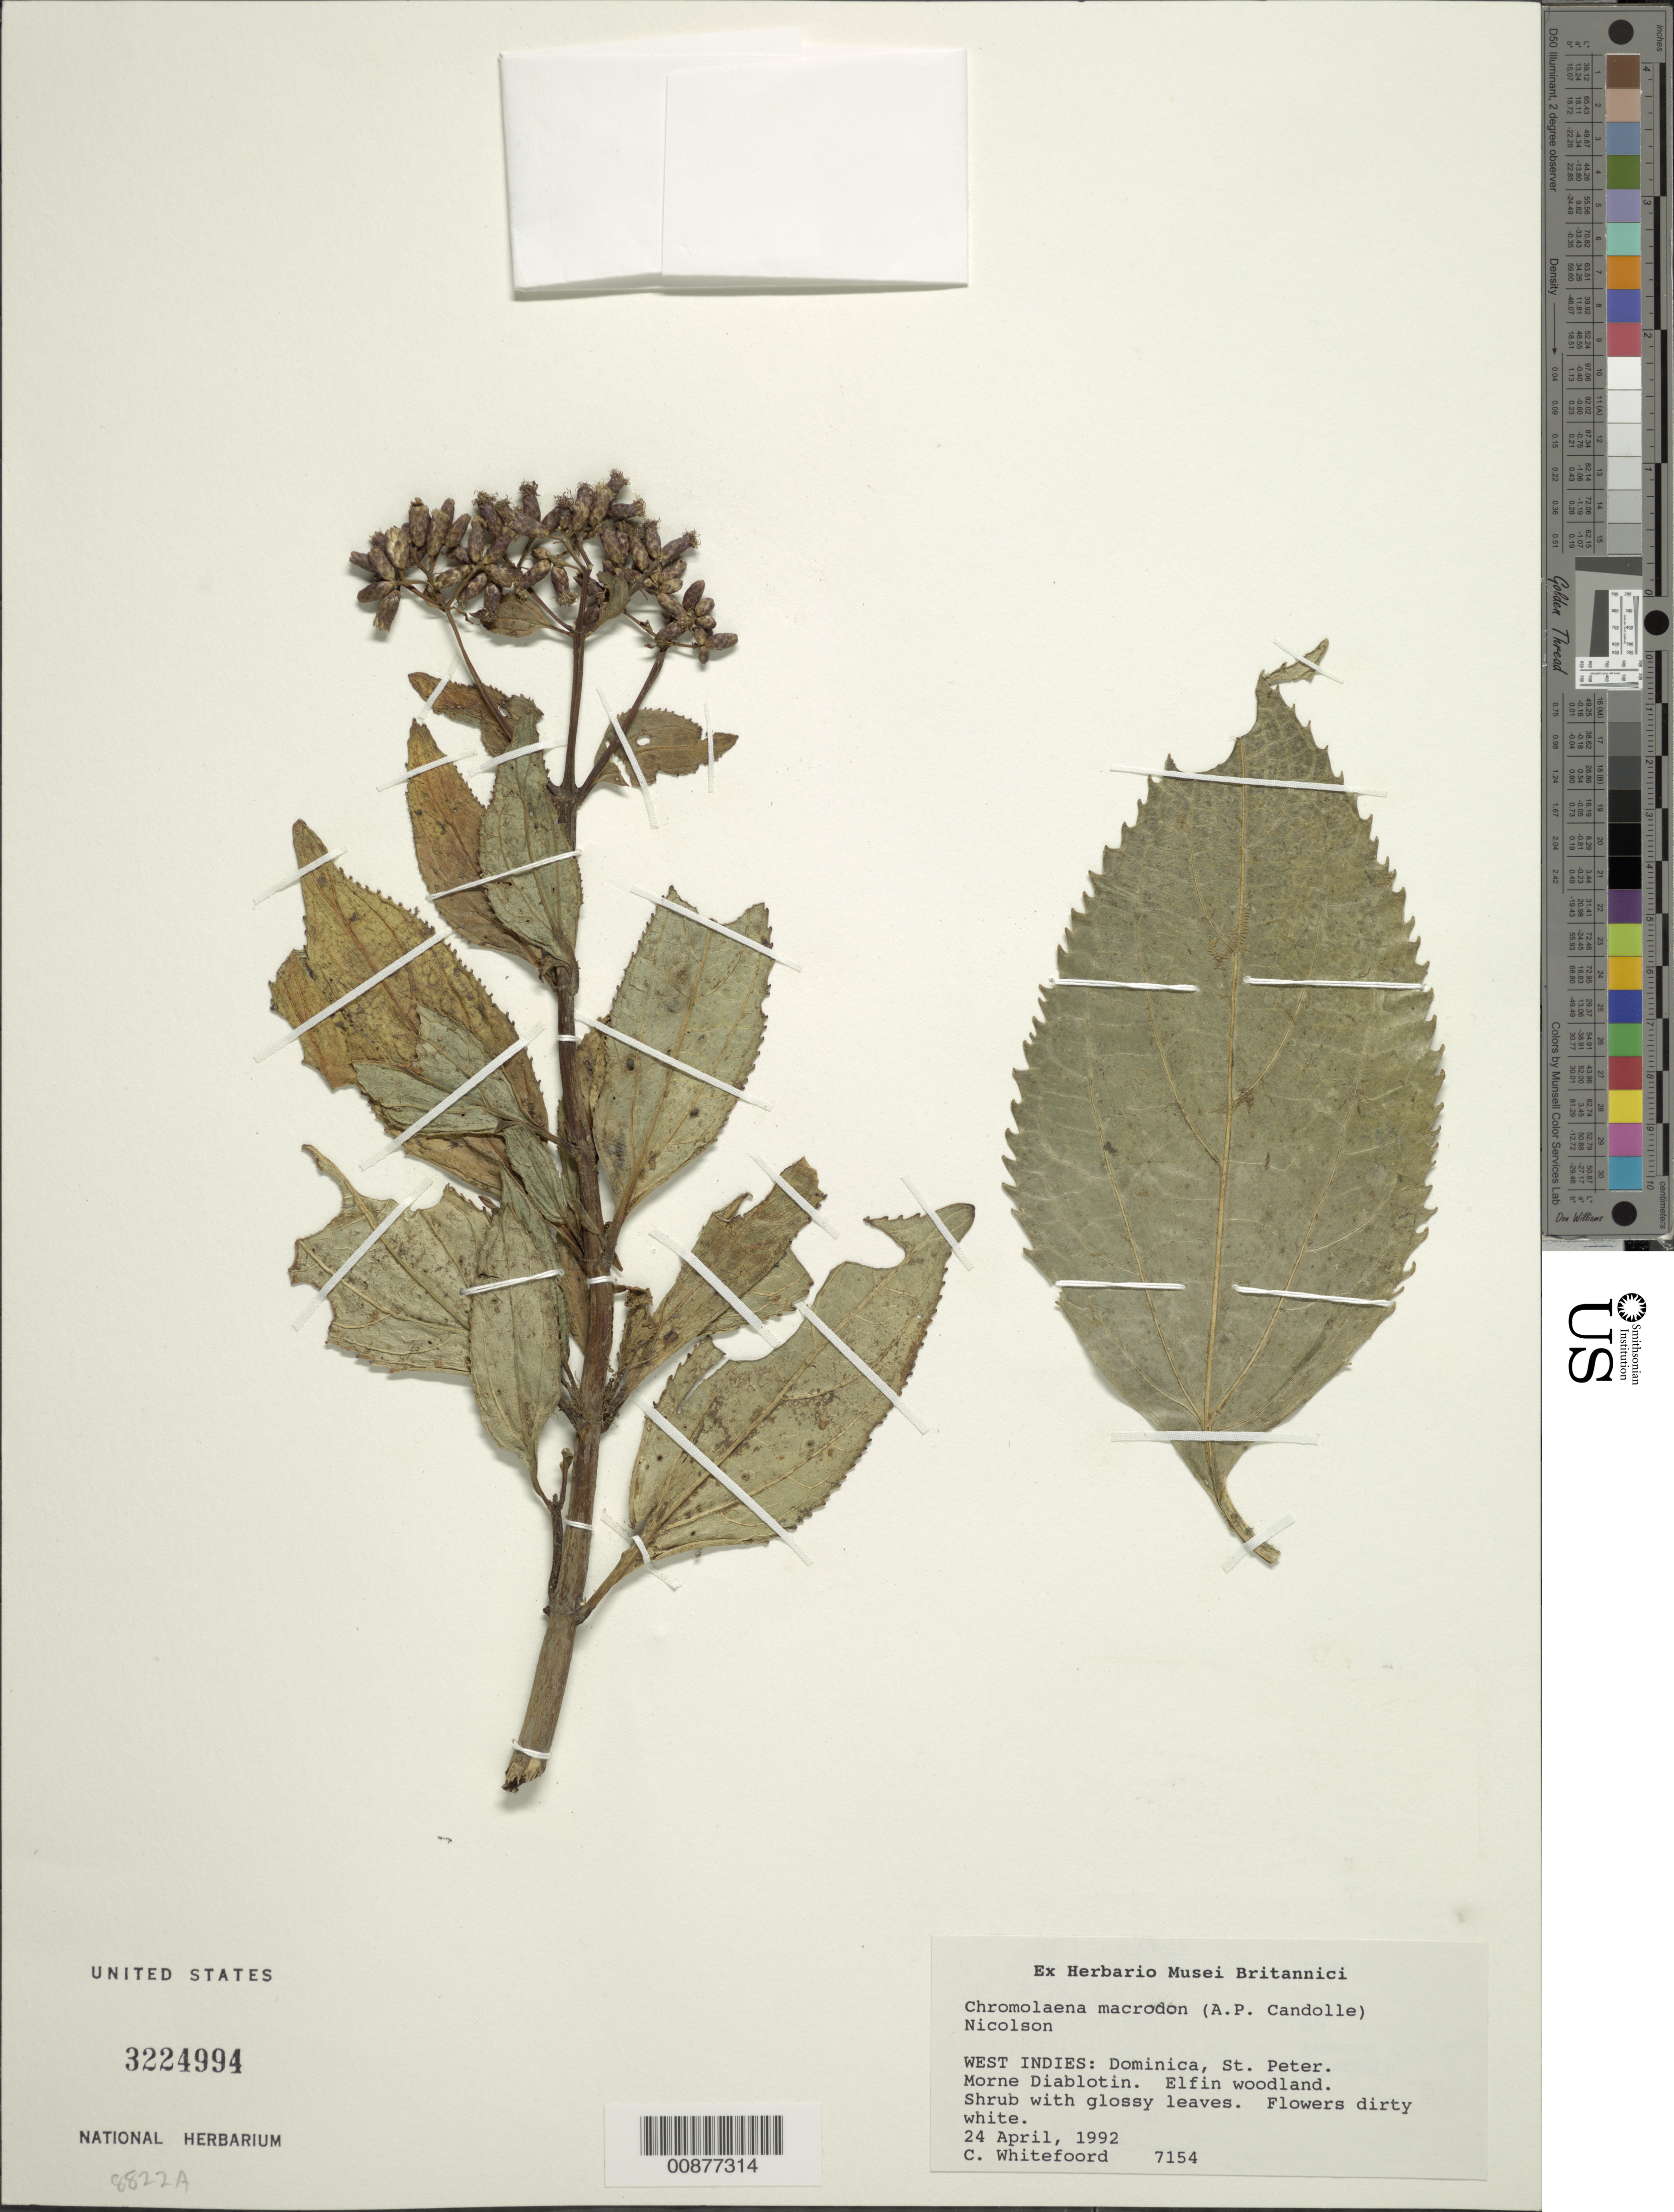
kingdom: Plantae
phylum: Tracheophyta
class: Magnoliopsida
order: Asterales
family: Asteraceae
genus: Chromolaena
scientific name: Chromolaena macrodon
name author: (DC.) Nicolson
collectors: C. Whitefoord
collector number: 7154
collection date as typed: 24 Apr 1992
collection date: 1992-04-24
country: Dominica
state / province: St. Peter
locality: Morne Diablotin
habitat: Elfin woodland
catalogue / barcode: US 3224994